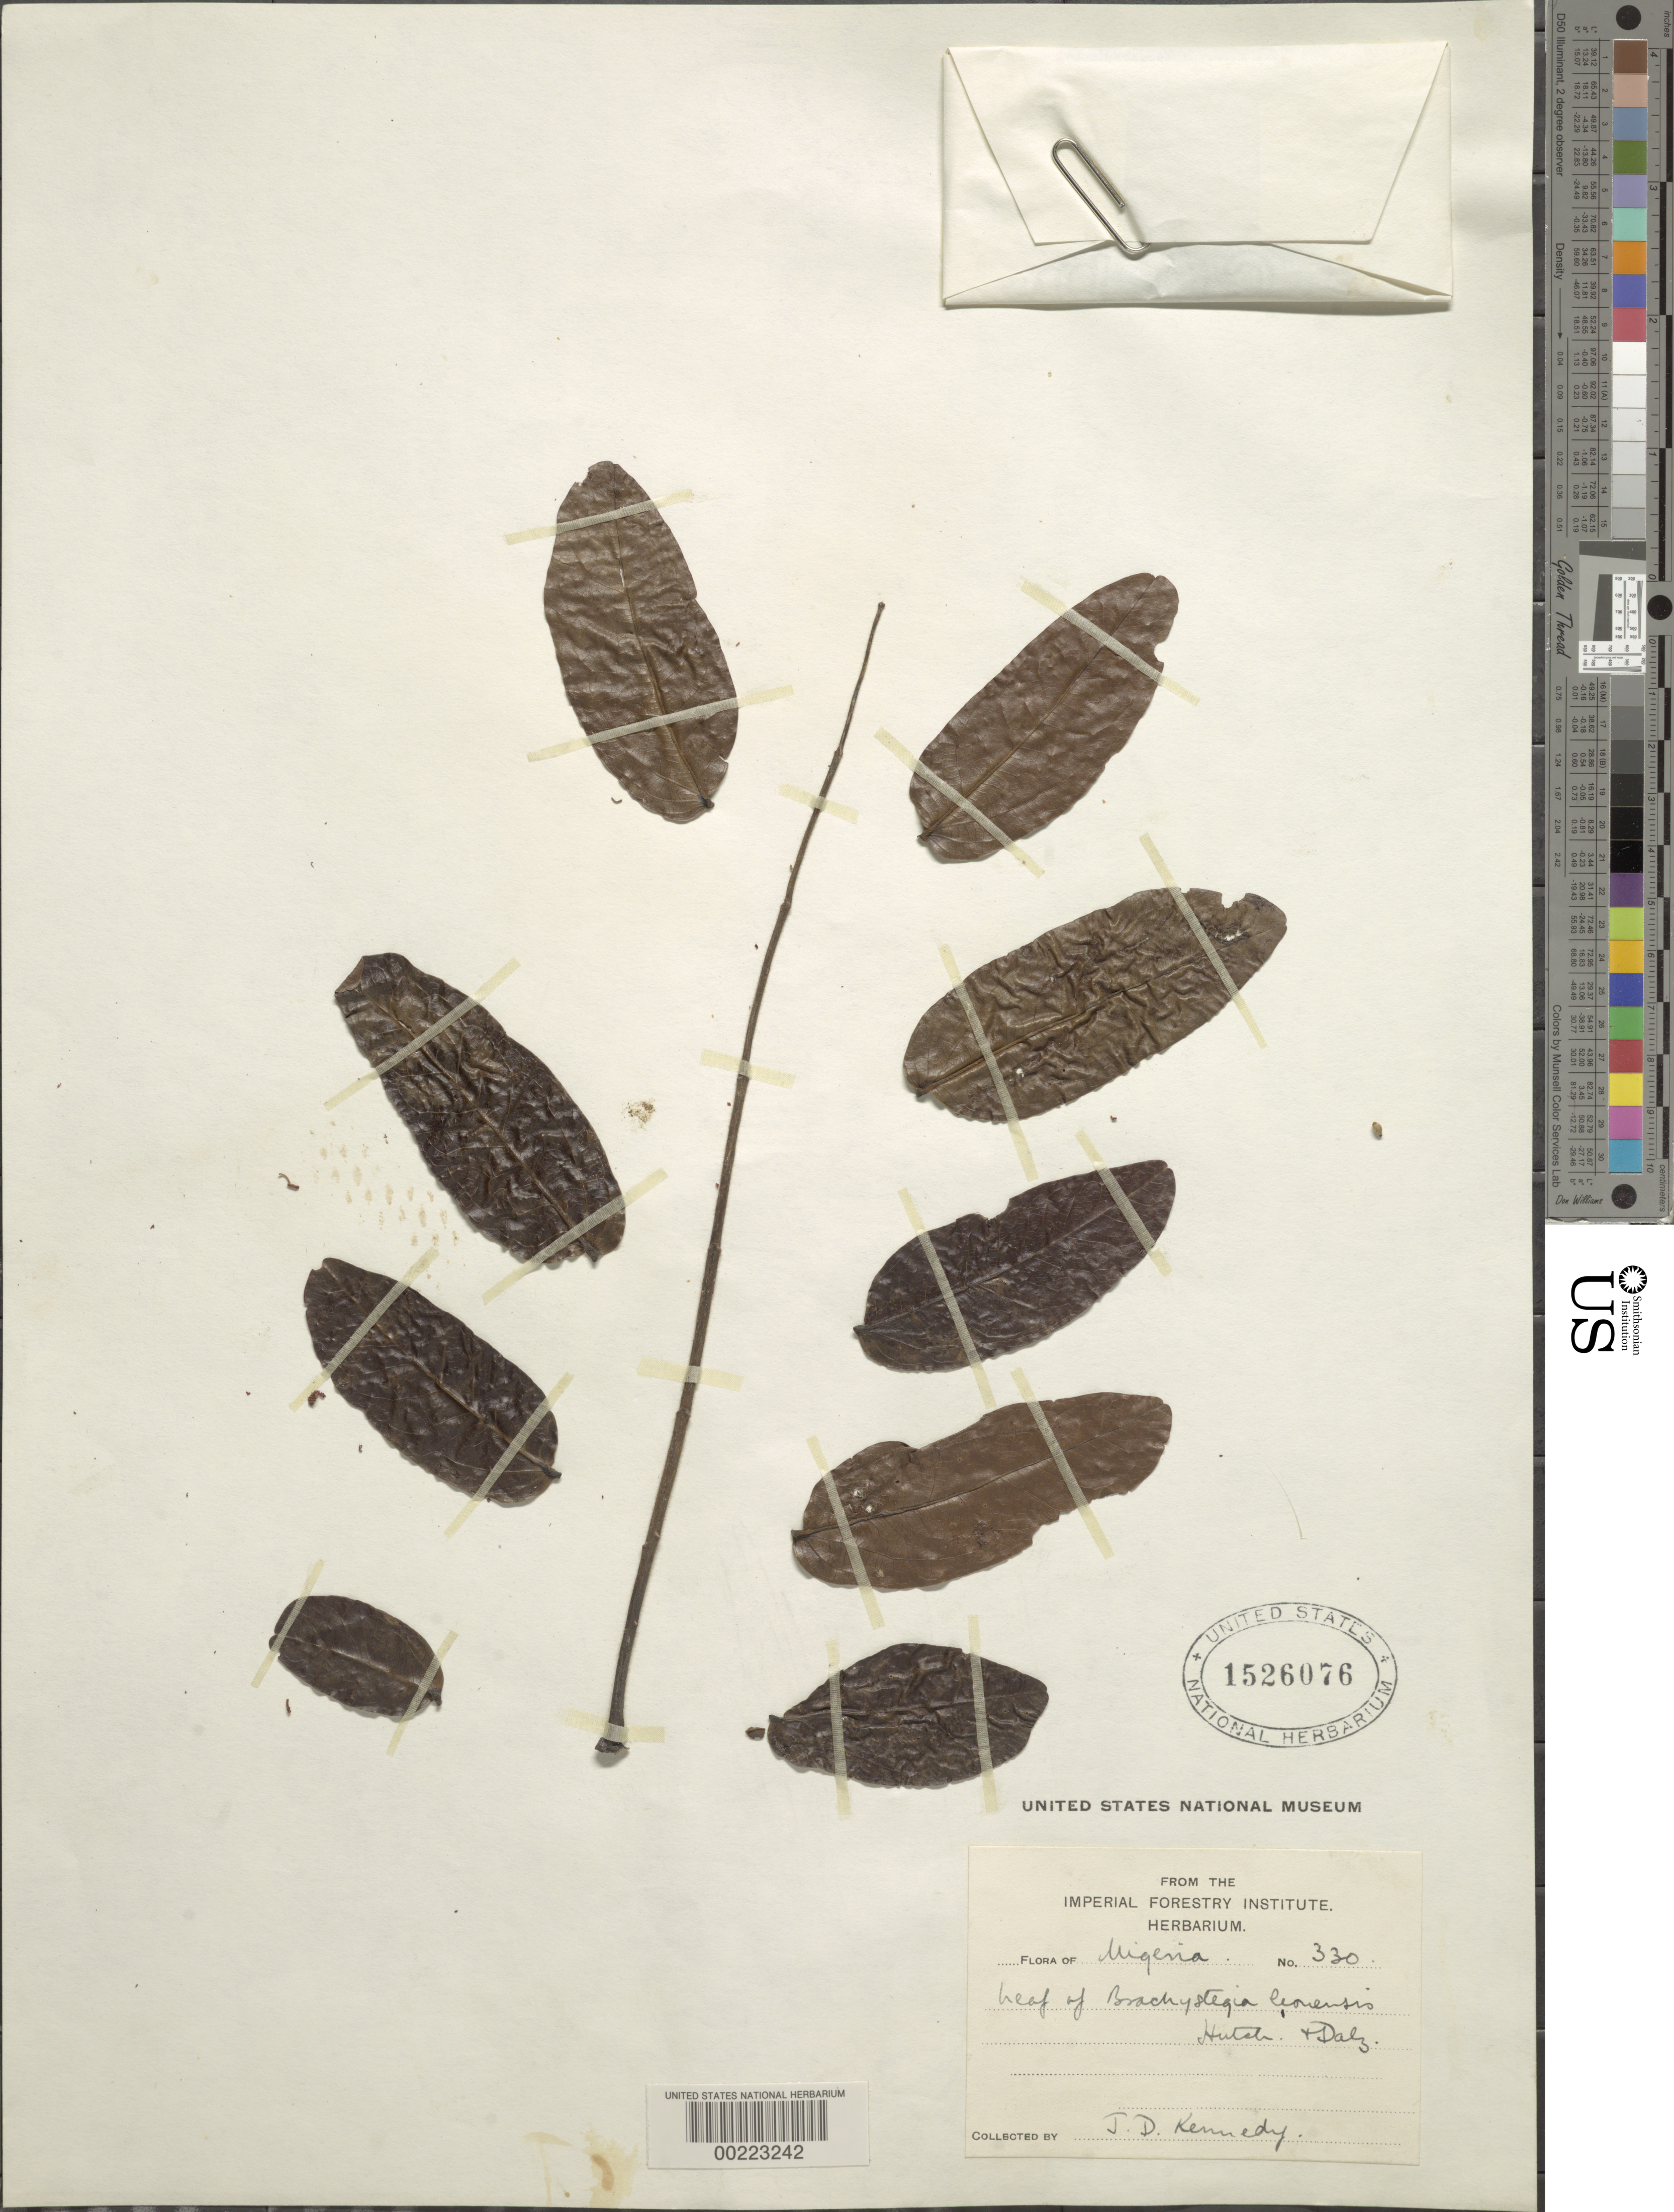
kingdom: Plantae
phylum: Tracheophyta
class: Magnoliopsida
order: Fabales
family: Fabaceae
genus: Brachystegia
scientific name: Brachystegia leonensis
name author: Hutch. & Burtt Davy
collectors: J. D. Kennedy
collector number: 330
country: Nigeria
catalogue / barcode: US 1526076